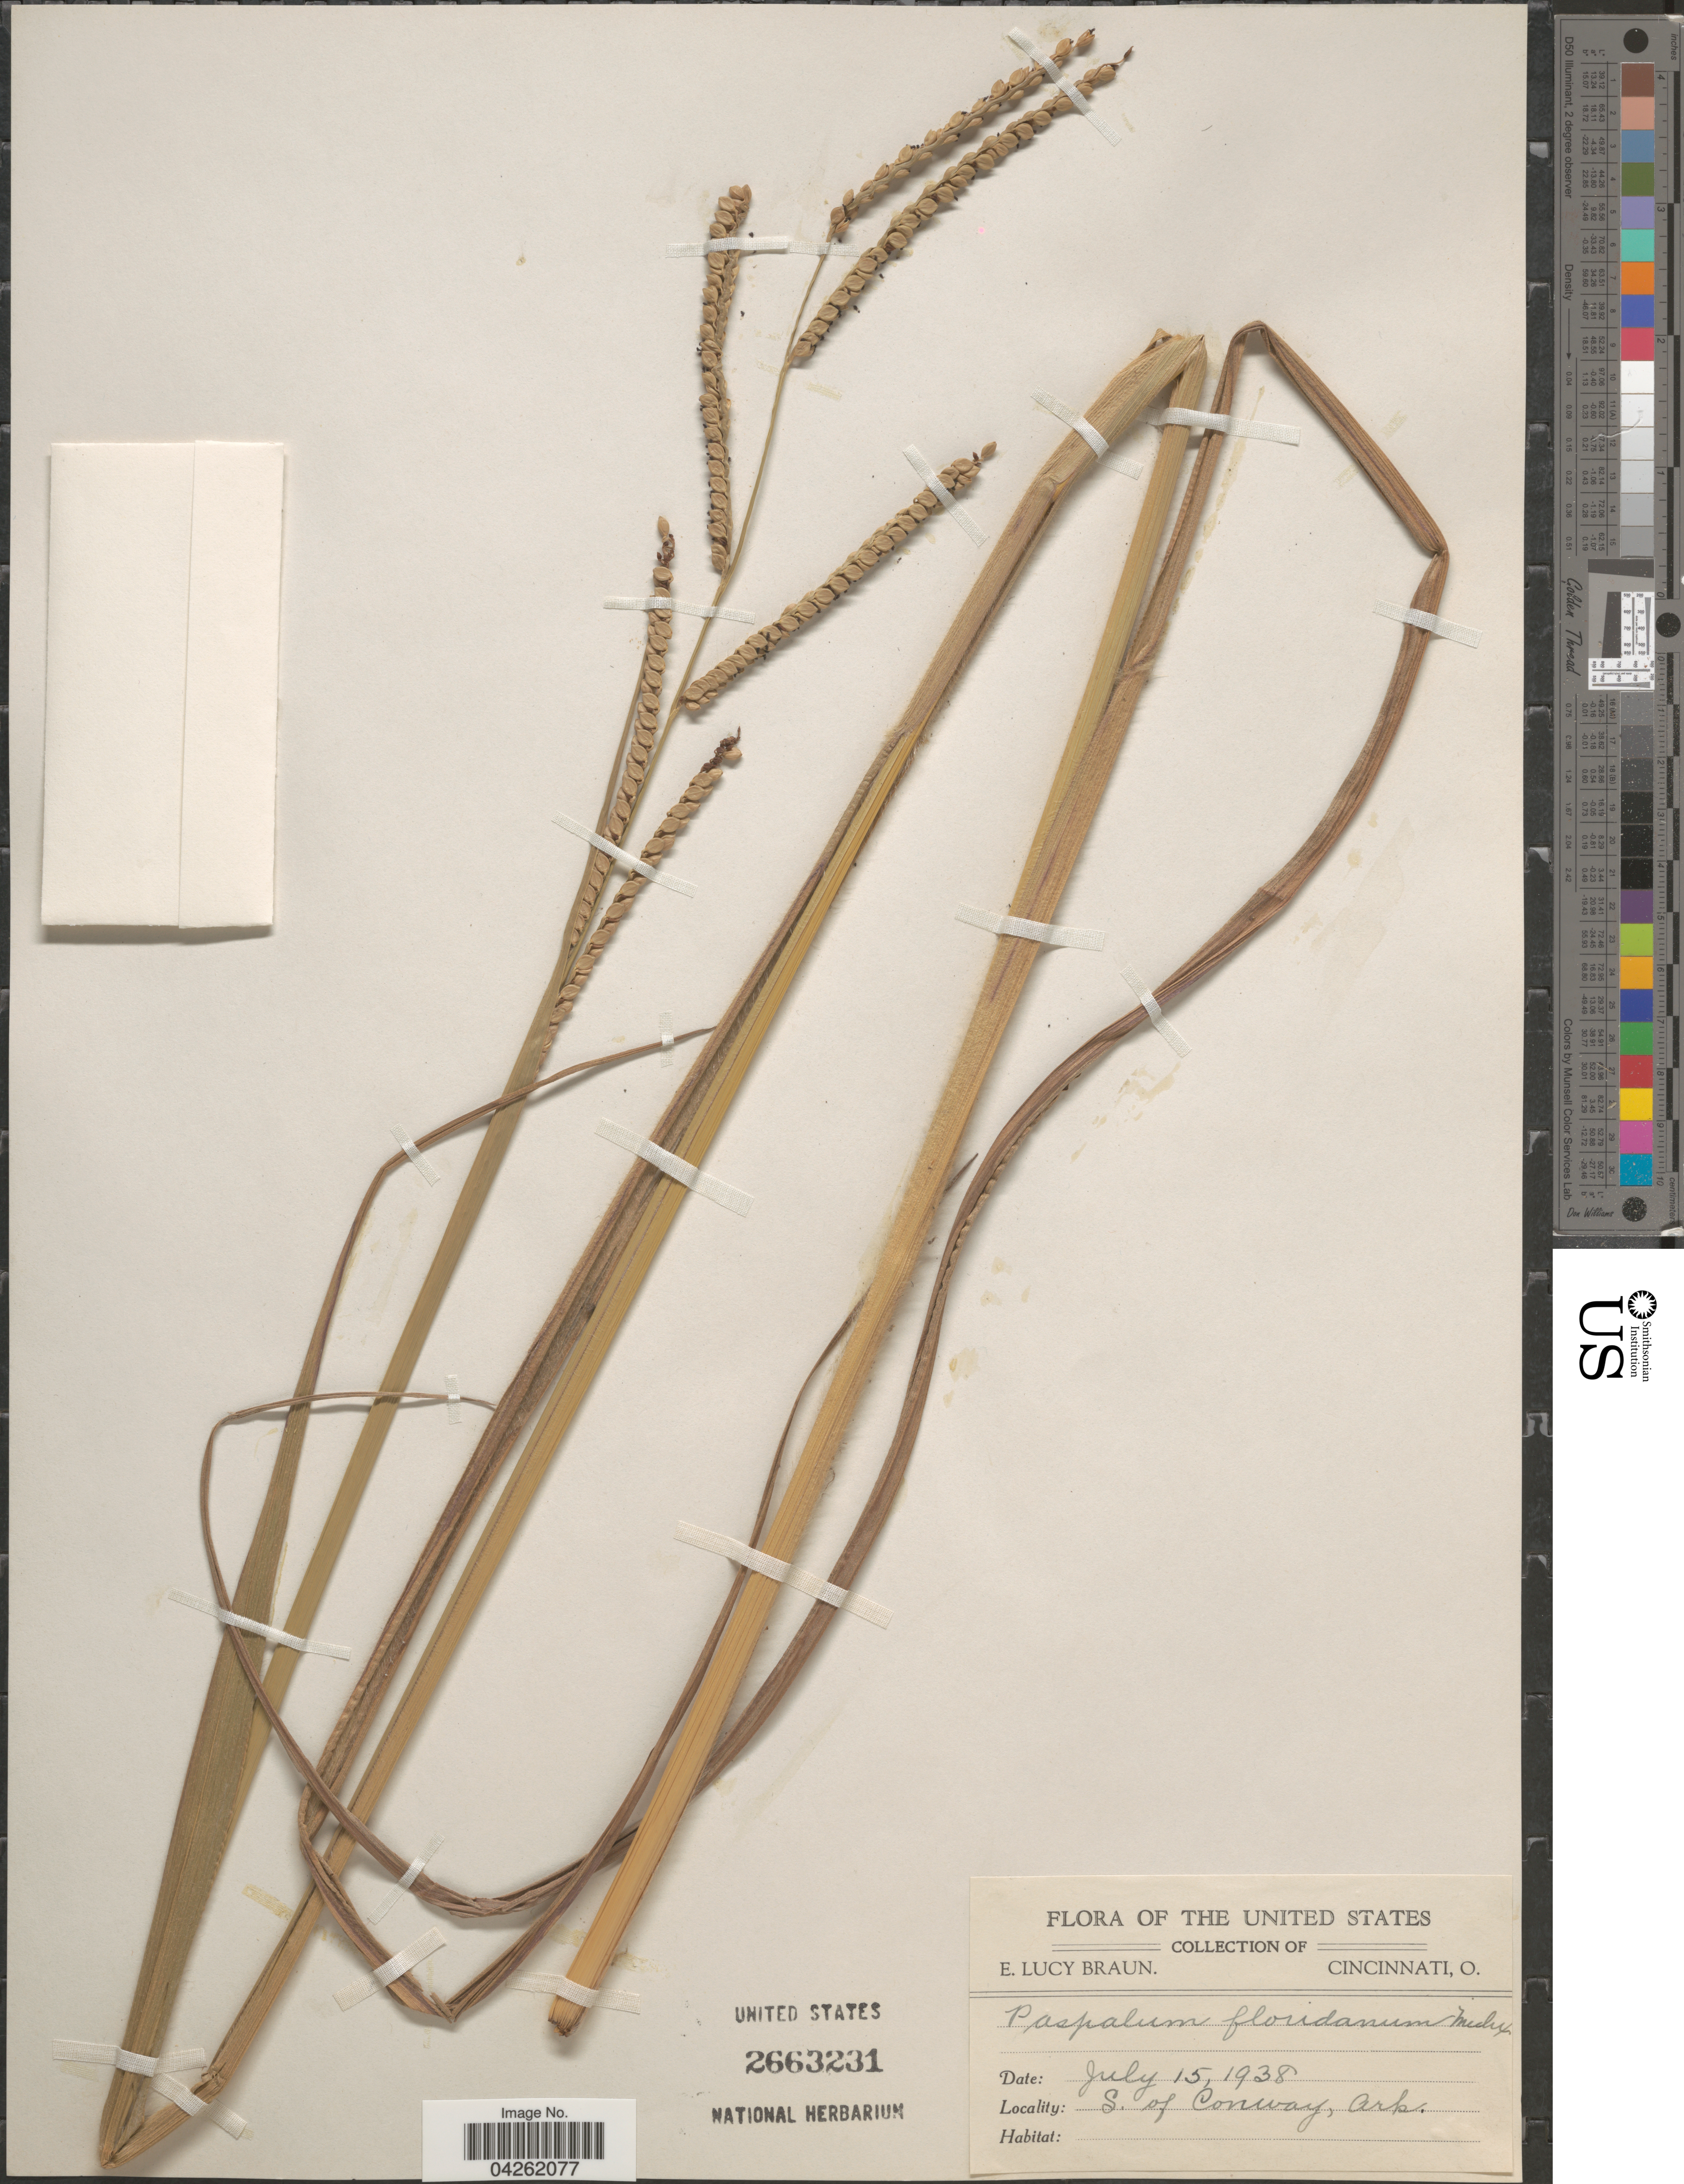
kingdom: Plantae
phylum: Tracheophyta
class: Liliopsida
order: Poales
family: Poaceae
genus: Paspalum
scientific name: Paspalum floridanum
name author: Michx.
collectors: E. L. Braun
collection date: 1938-07-15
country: United States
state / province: Arkansas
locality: S. of Conway.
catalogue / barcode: US 2663231